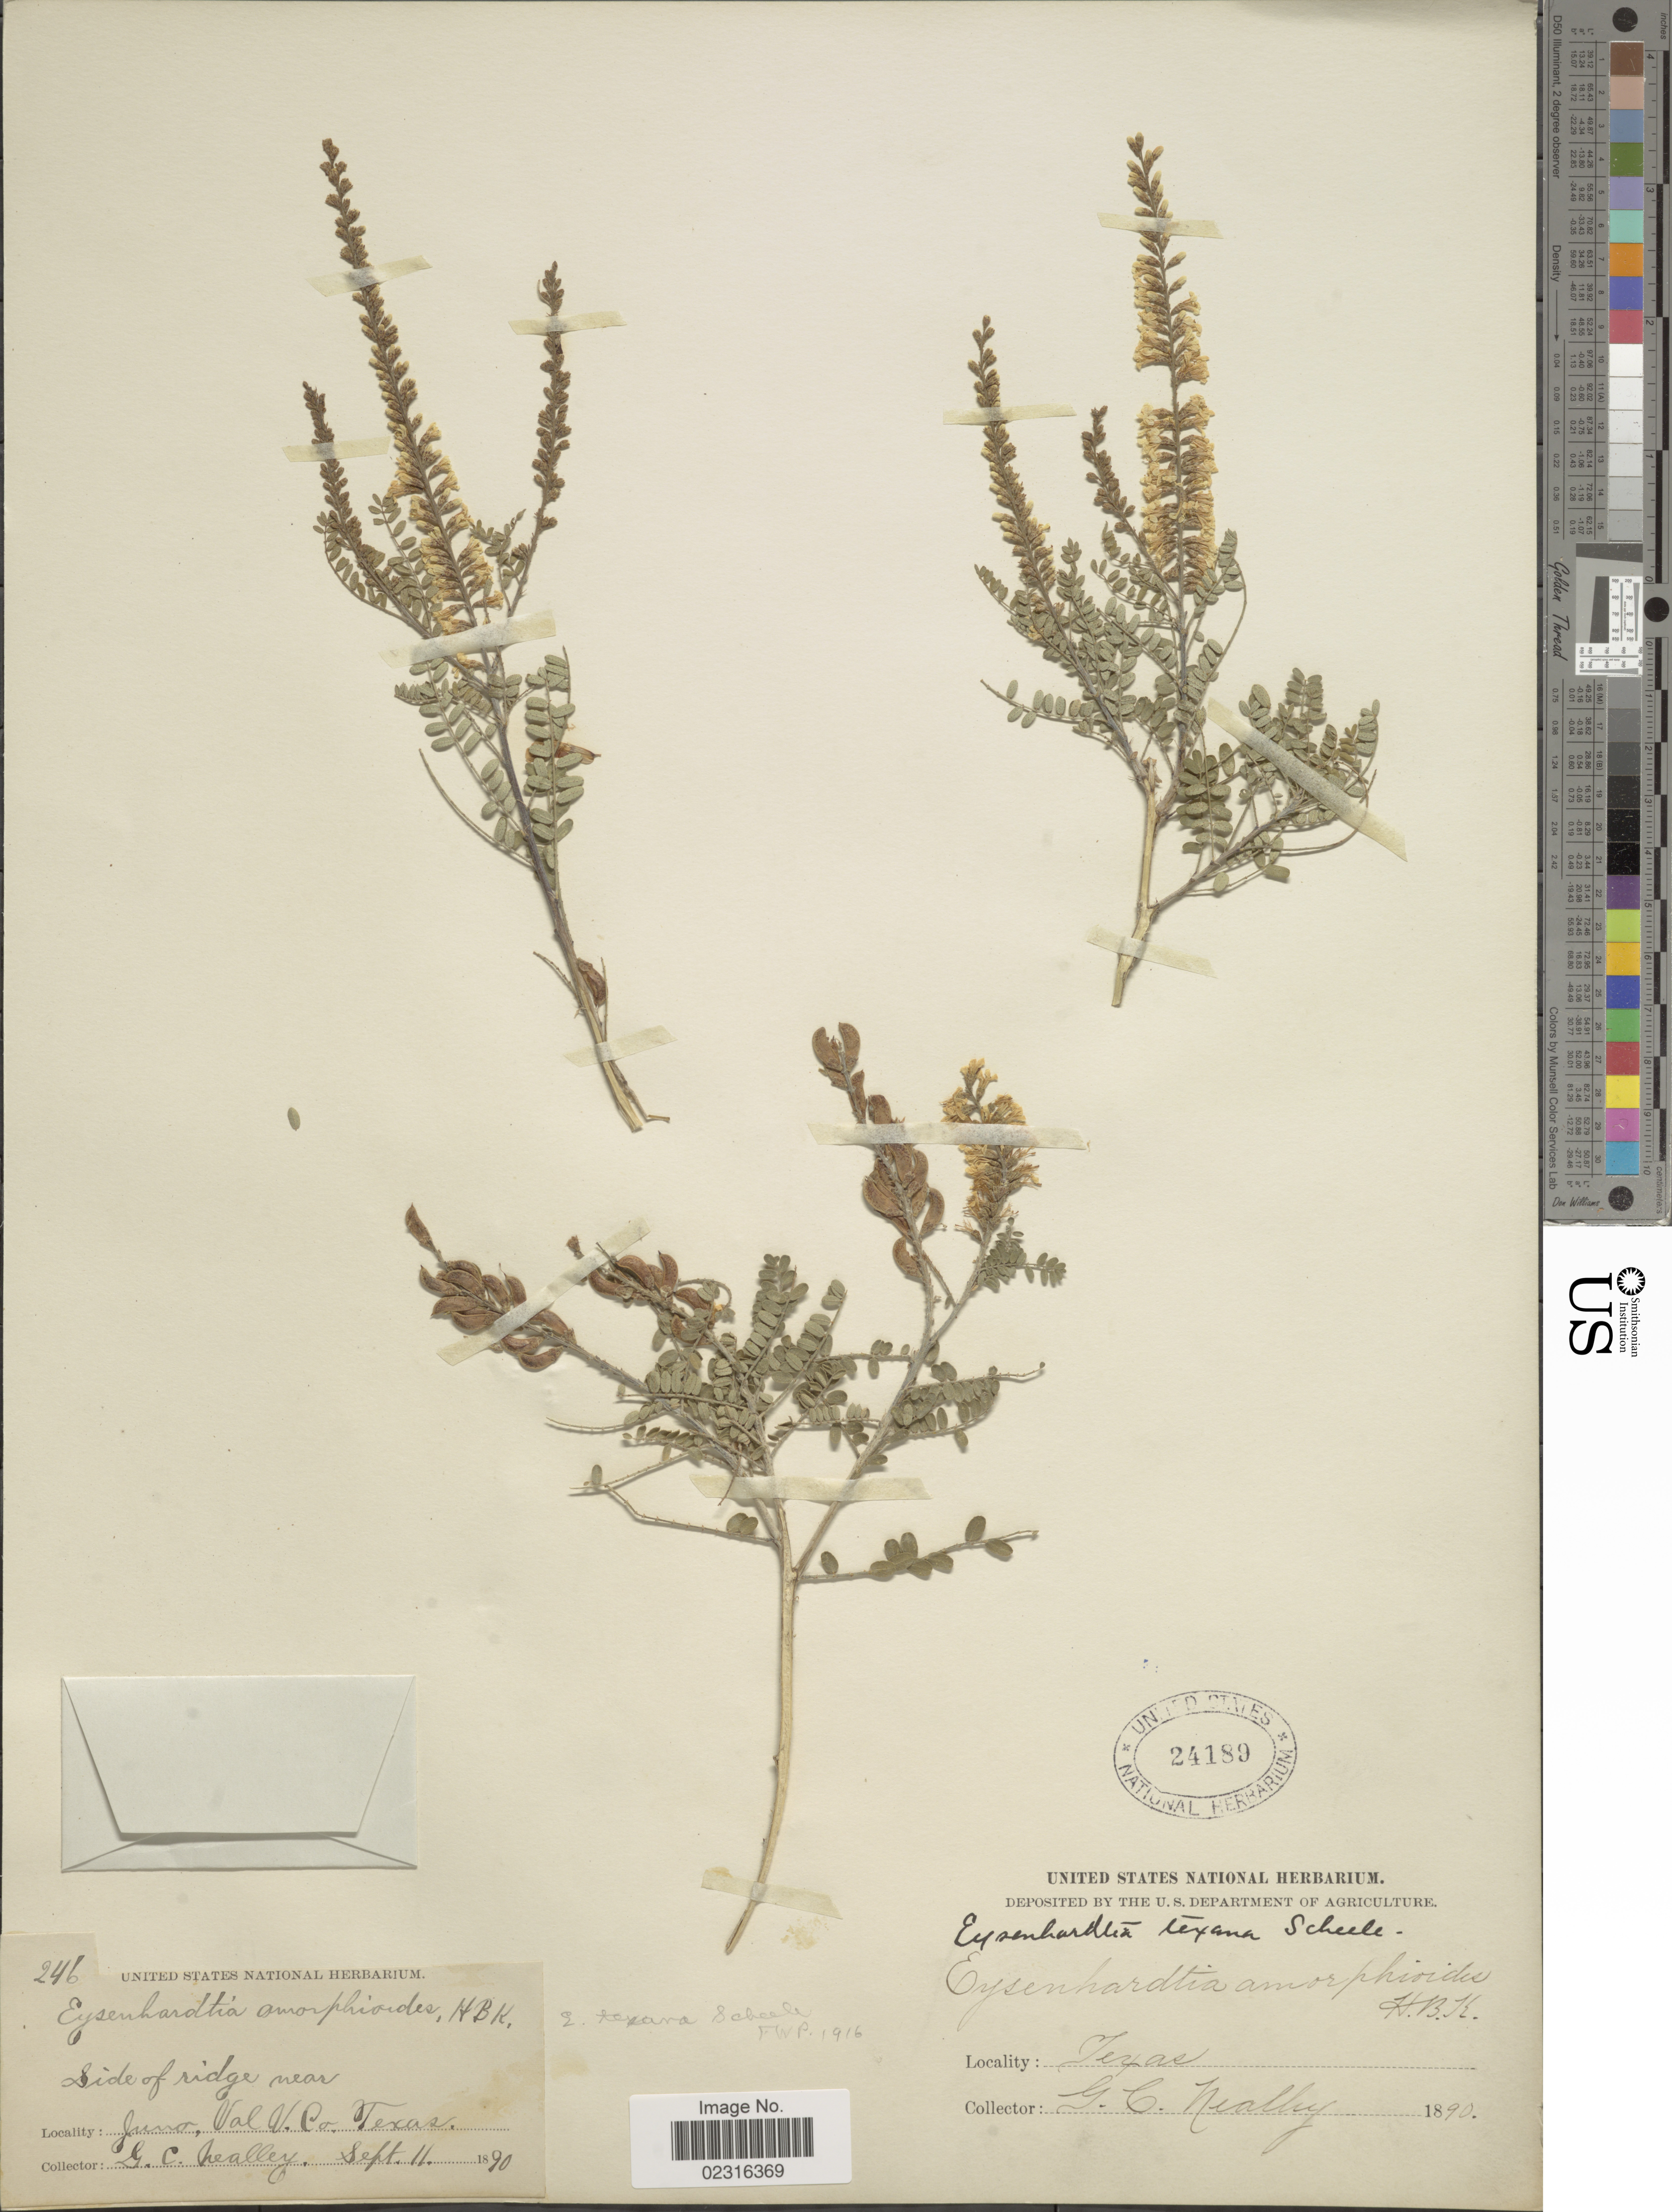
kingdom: Plantae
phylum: Tracheophyta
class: Magnoliopsida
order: Fabales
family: Fabaceae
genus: Eysenhardtia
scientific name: Eysenhardtia texana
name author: Scheele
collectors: G. Neally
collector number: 246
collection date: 1890-09-11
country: United States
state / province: Texas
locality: Side of ridge near Juno, Val V. Co.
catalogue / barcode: US 24189